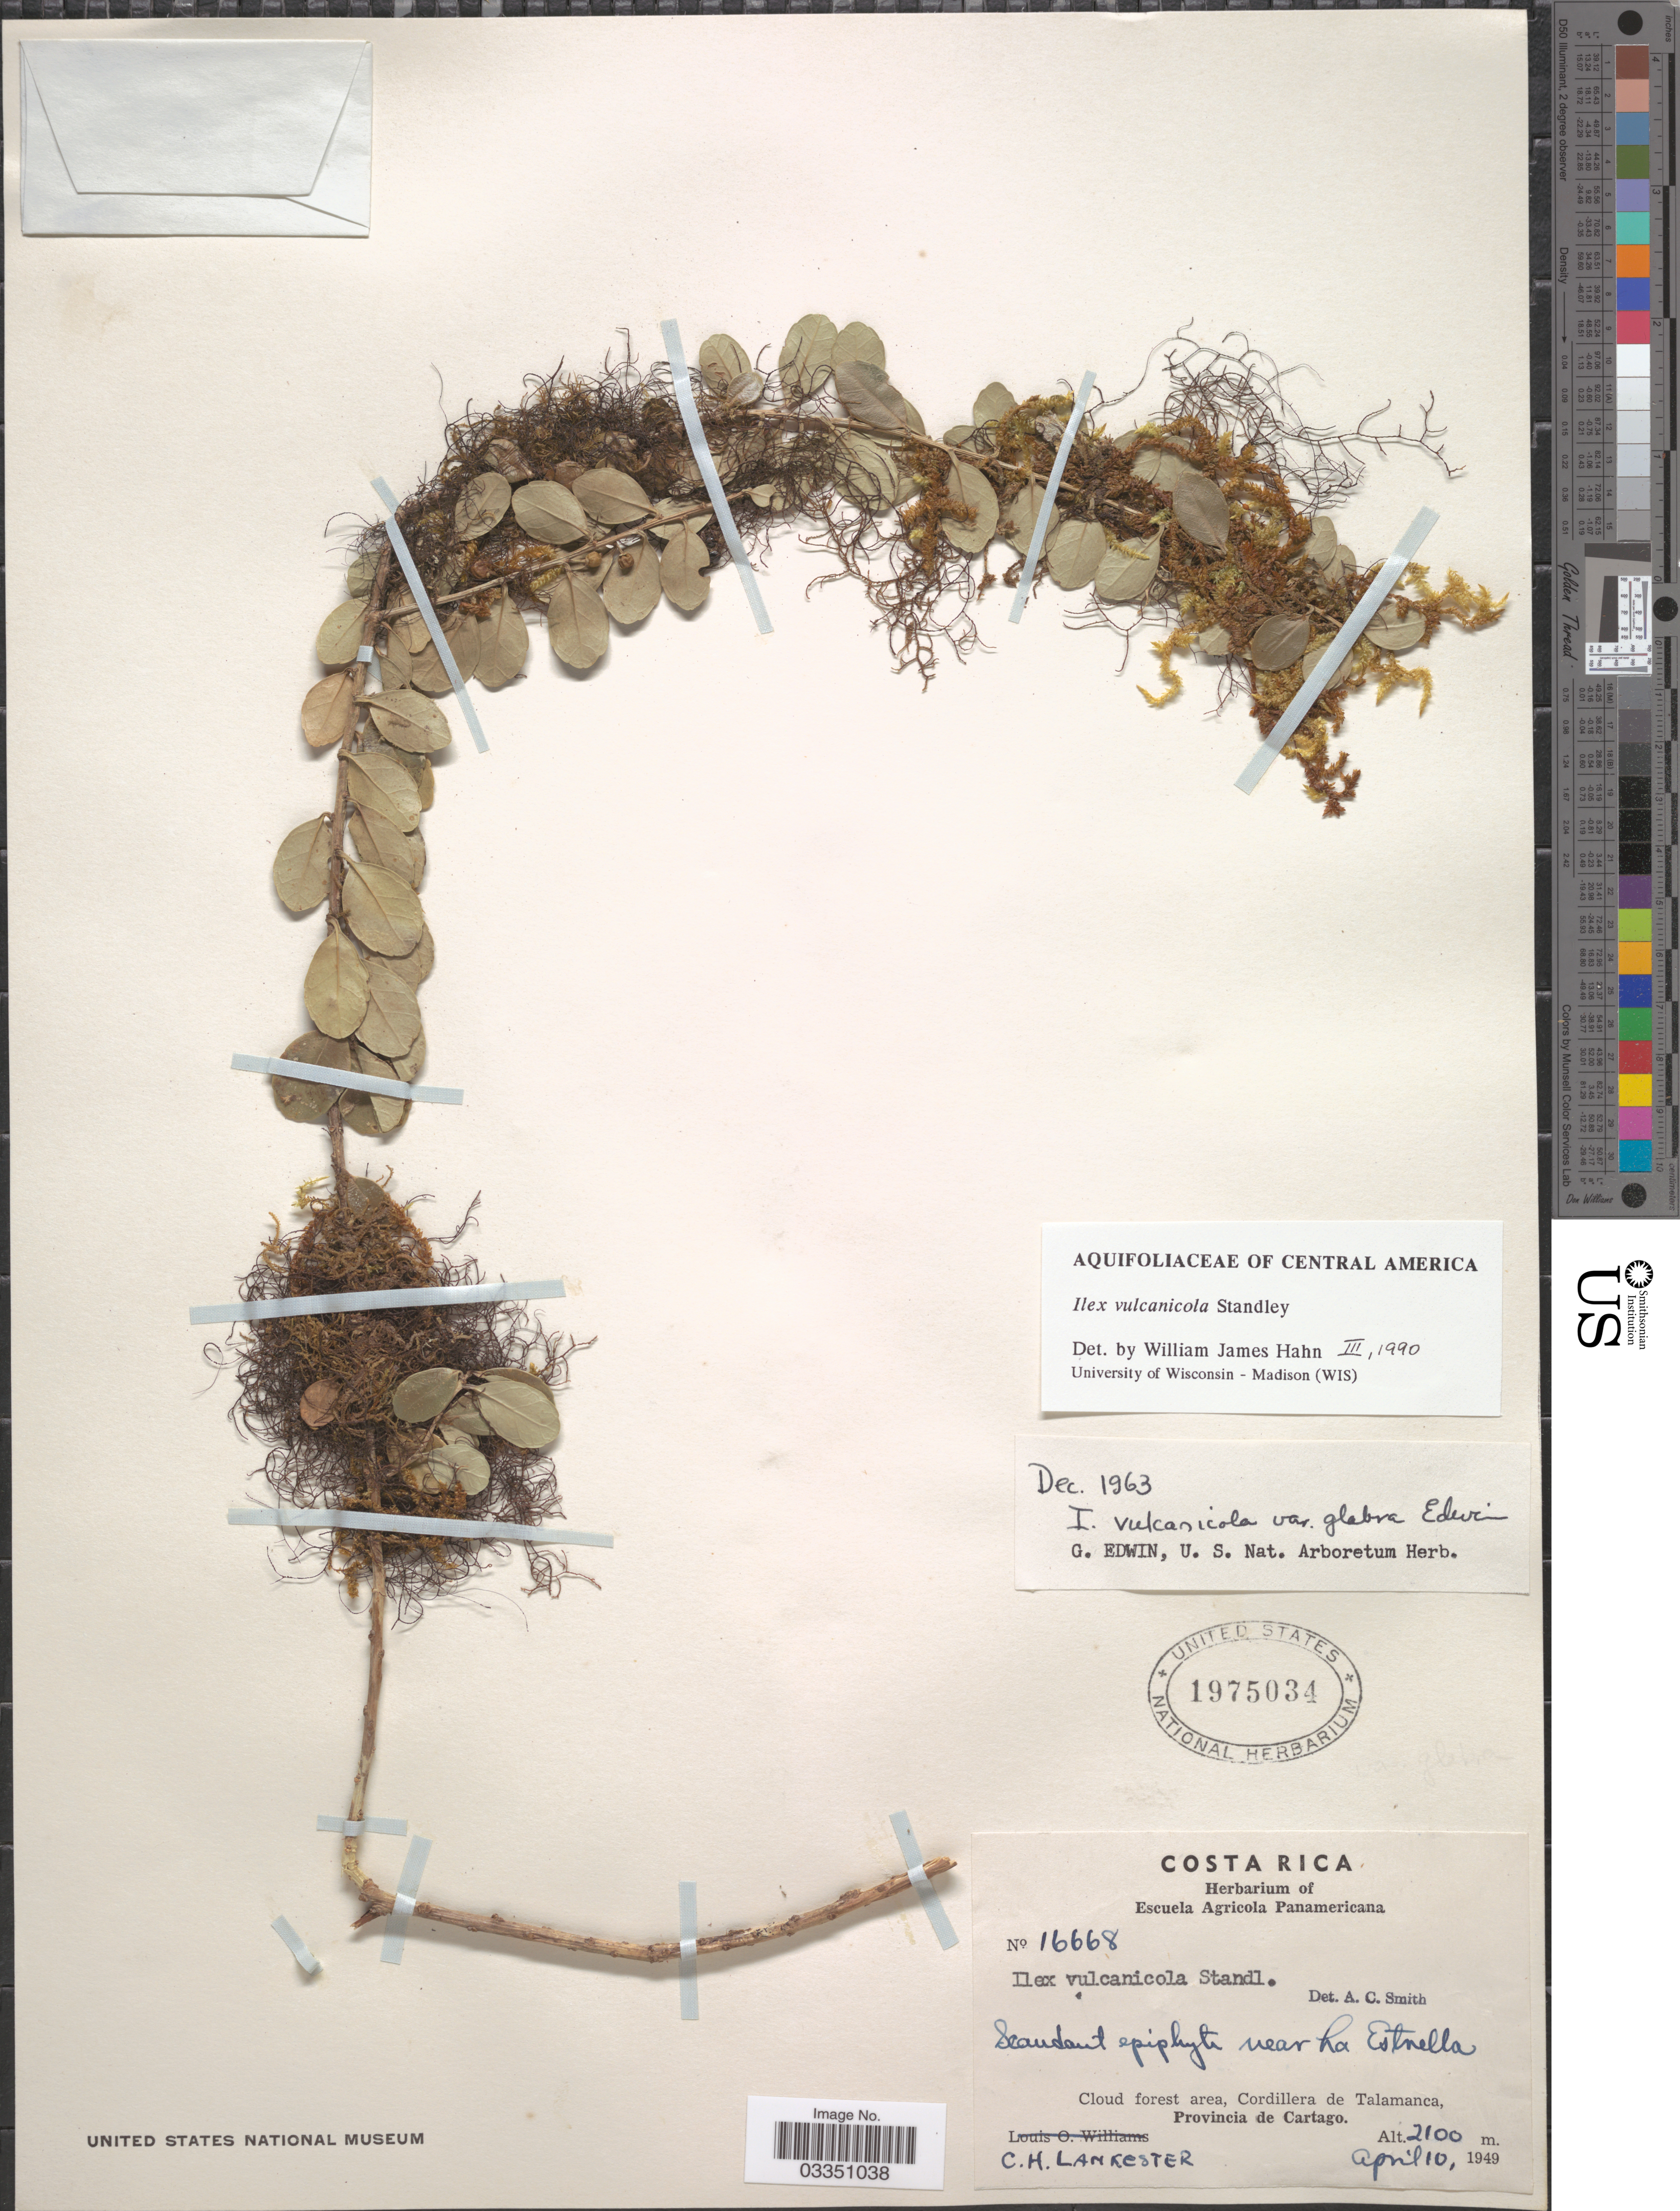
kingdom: Plantae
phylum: Tracheophyta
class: Magnoliopsida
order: Aquifoliales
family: Aquifoliaceae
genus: Ilex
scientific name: Ilex vulcanicola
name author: Standl.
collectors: C. H. Lankester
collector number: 16668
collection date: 1949-04-10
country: Costa Rica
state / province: Cartago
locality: Cloud forest area, Cordillera de Talamanca.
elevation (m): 2100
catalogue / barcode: US 1975034